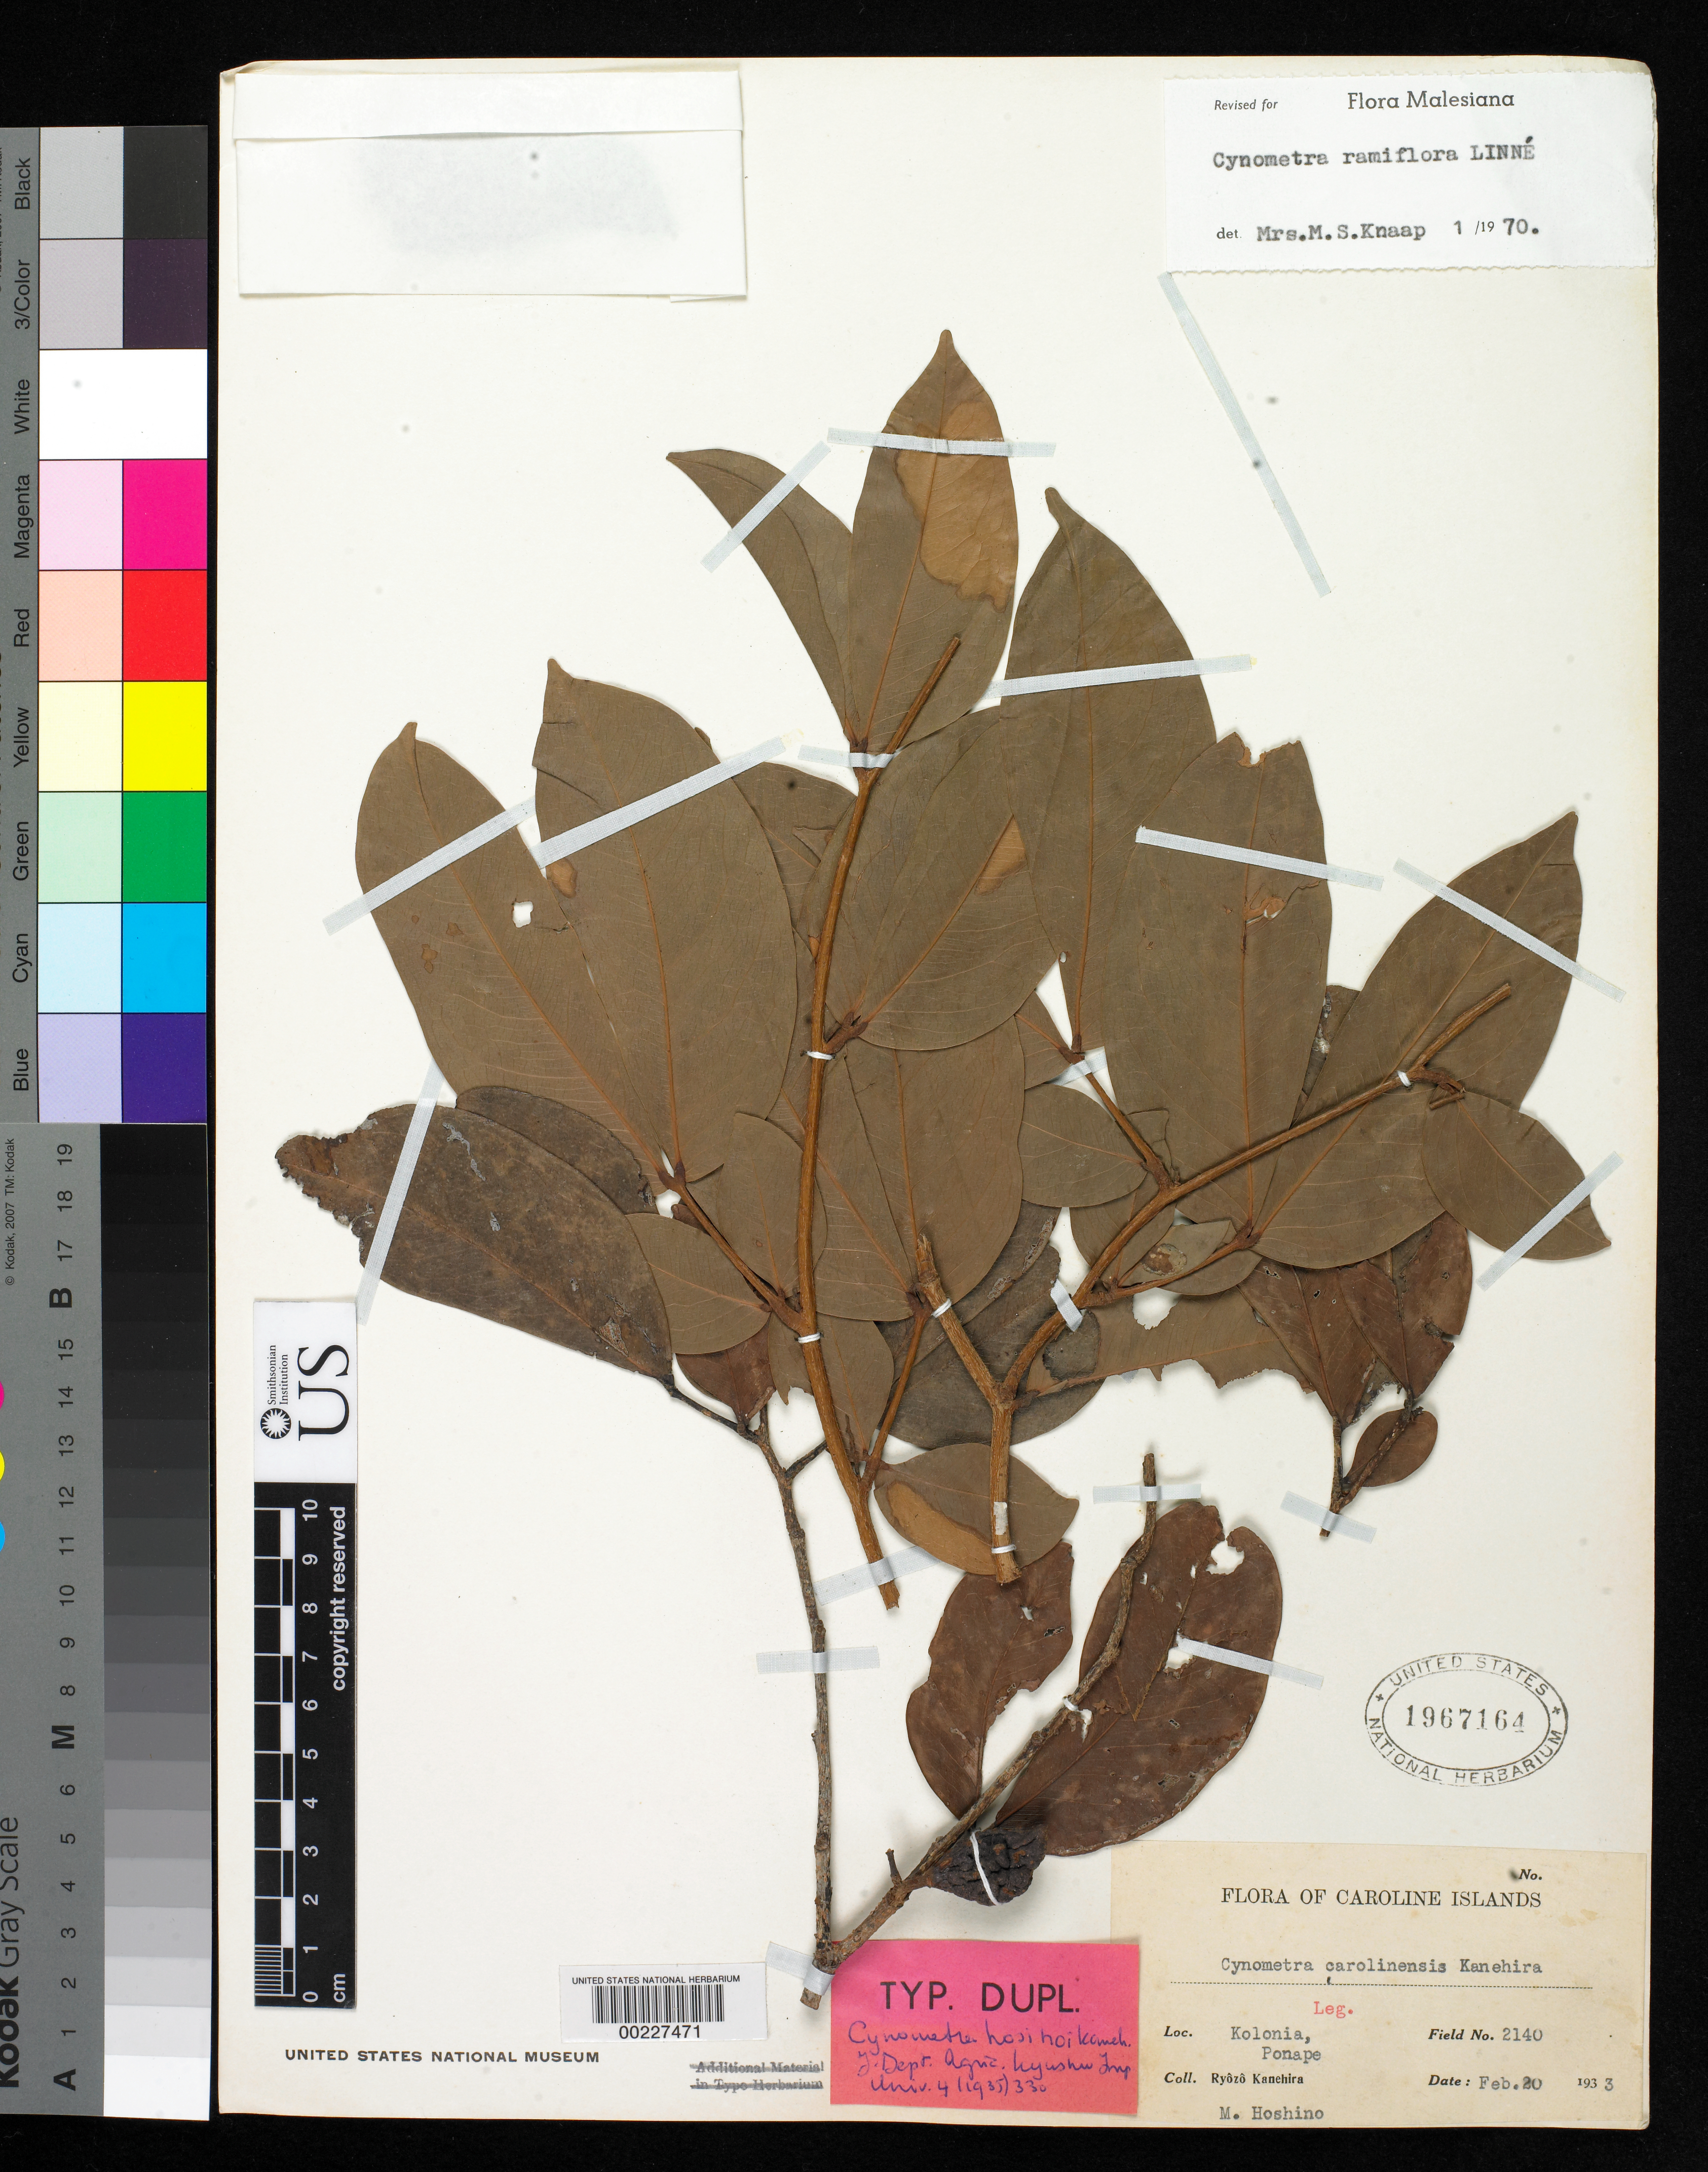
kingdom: Plantae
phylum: Tracheophyta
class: Magnoliopsida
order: Fabales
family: Fabaceae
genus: Cynometra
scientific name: Cynometra hosinoi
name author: Kaneh.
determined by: Knapp, M. S.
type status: Isotype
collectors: R. Kanehira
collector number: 2140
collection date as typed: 20 Feb 1933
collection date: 1933-02-20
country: Micronesia, Federated States of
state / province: Pohnpei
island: Pohnpei [Ponape]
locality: Kolonia.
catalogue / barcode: US 1967164